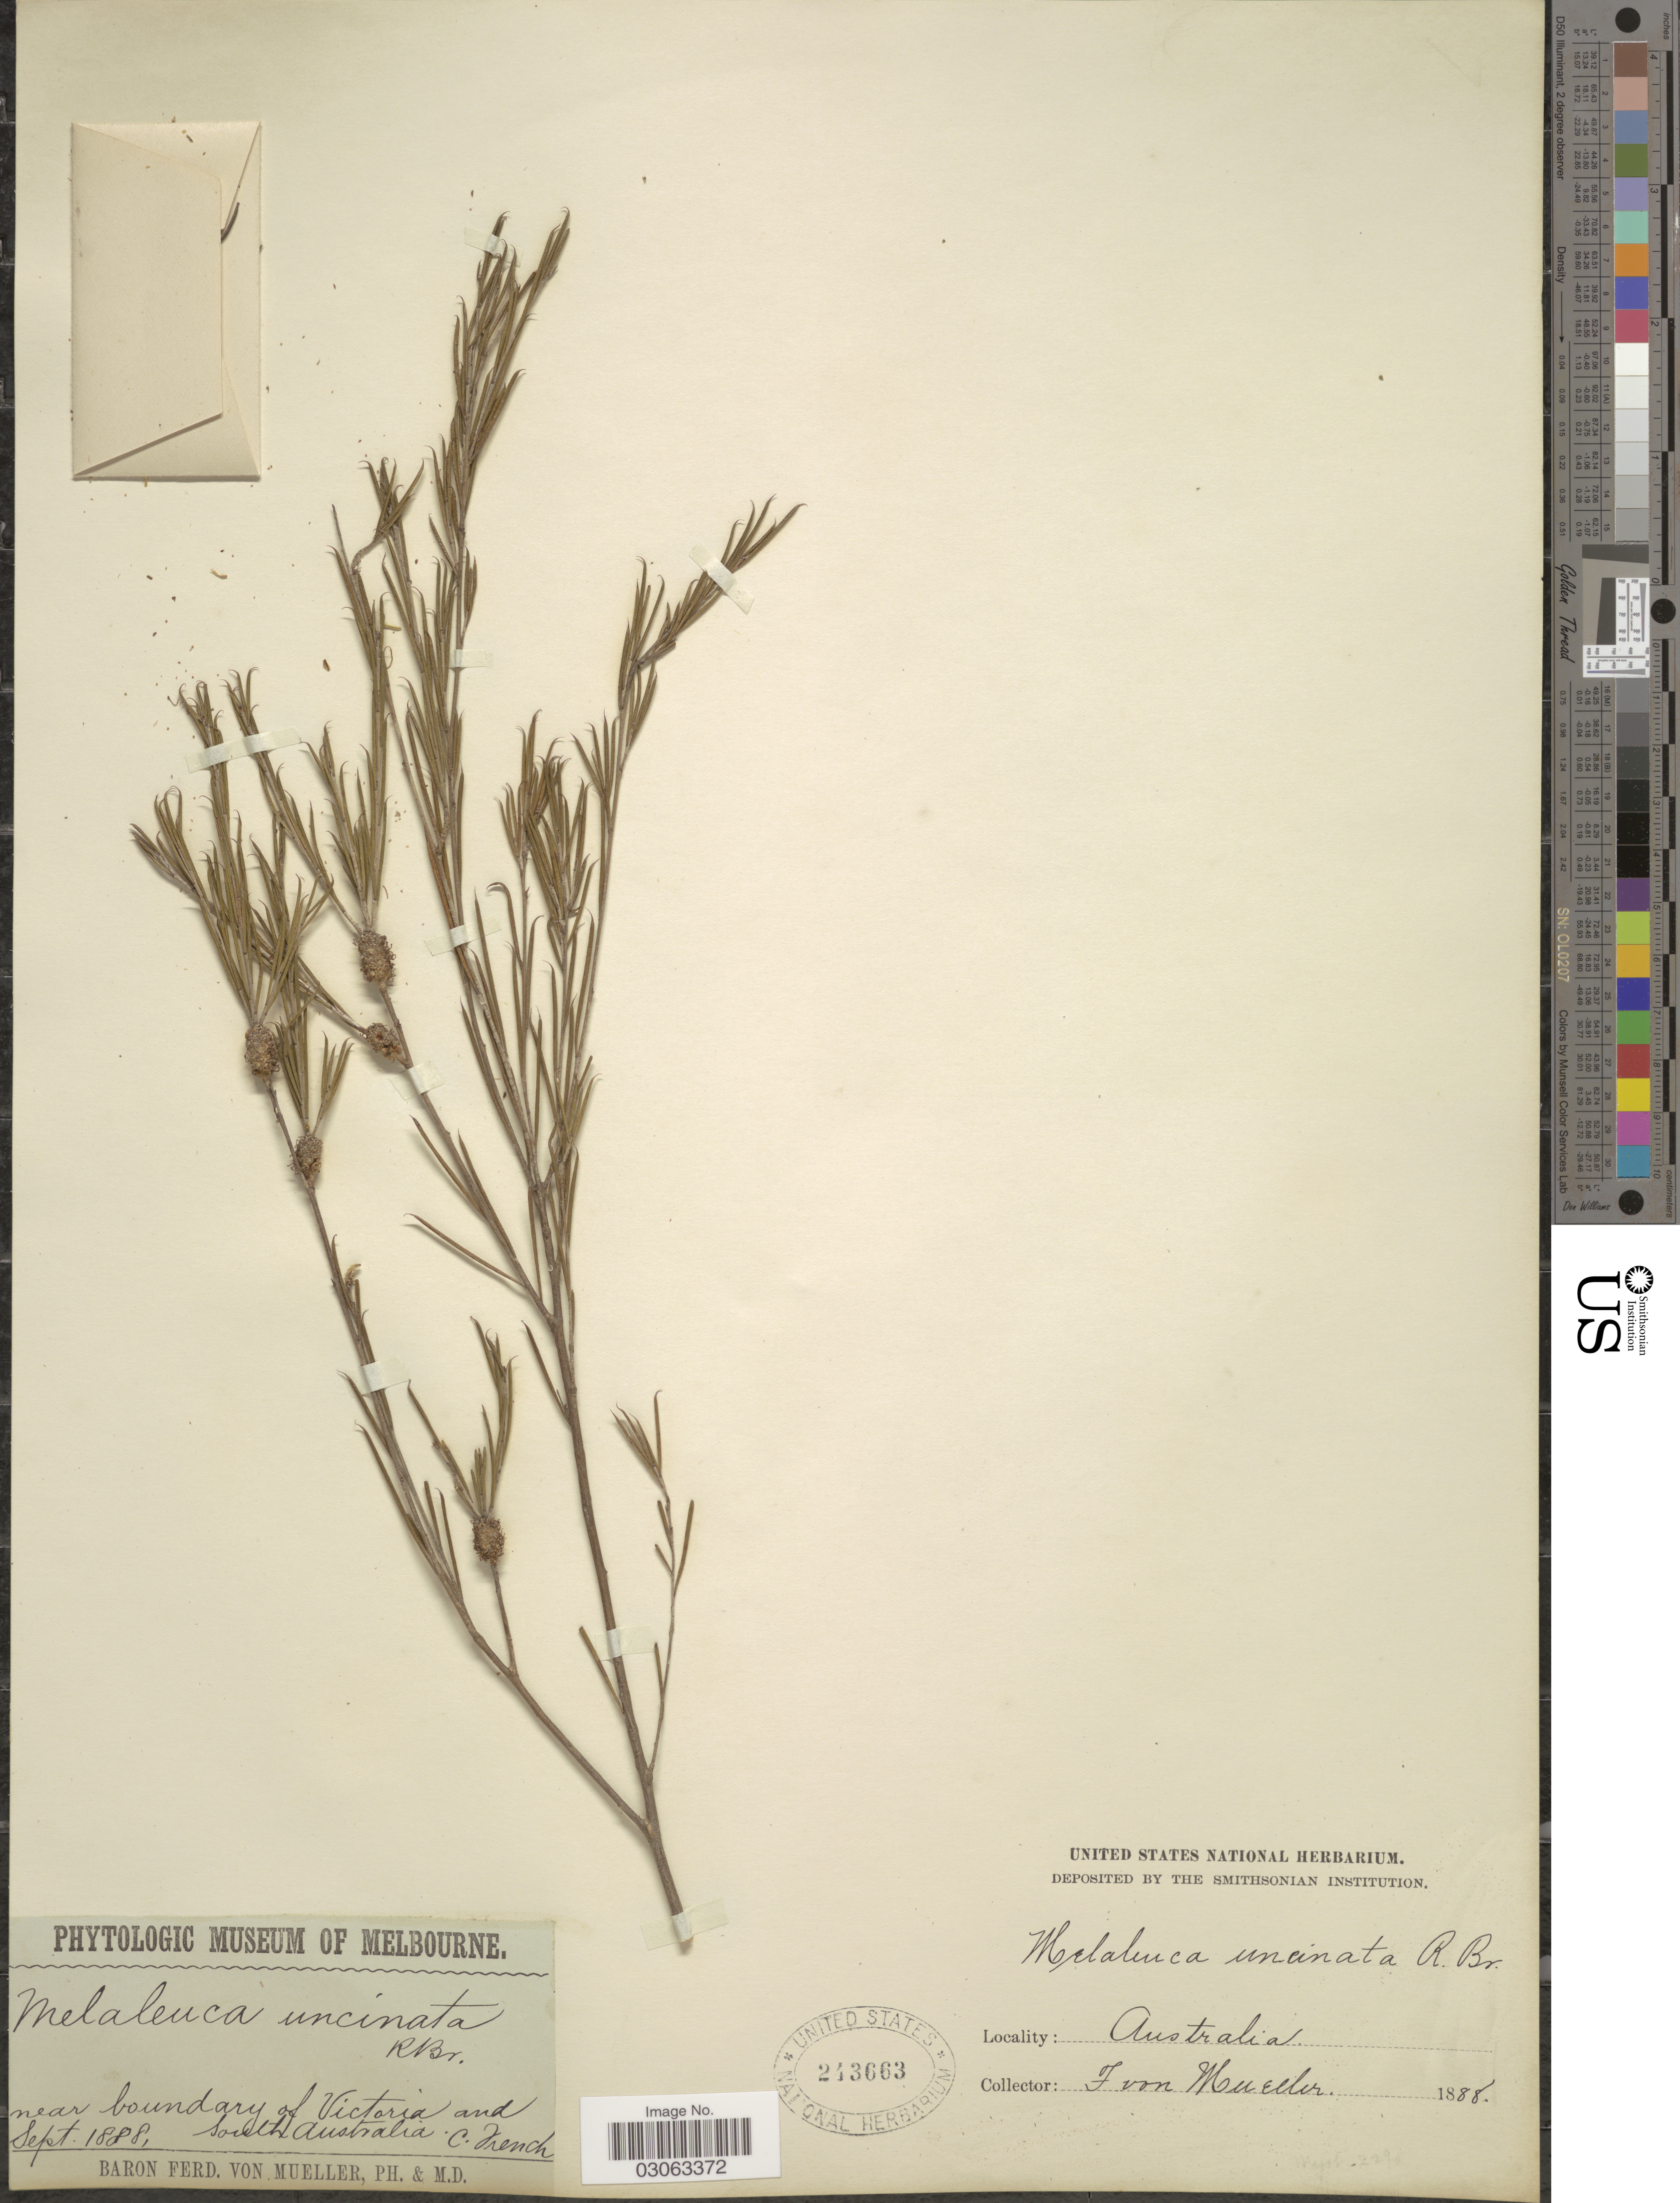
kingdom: Plantae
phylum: Tracheophyta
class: Magnoliopsida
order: Myrtales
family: Myrtaceae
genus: Melaleuca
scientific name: Melaleuca uncinata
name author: R. Br.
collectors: C. French & F. Mueller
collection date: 1888-09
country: Australia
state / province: Victoria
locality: Near boundary of Victoria and South Australia.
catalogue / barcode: US 213663